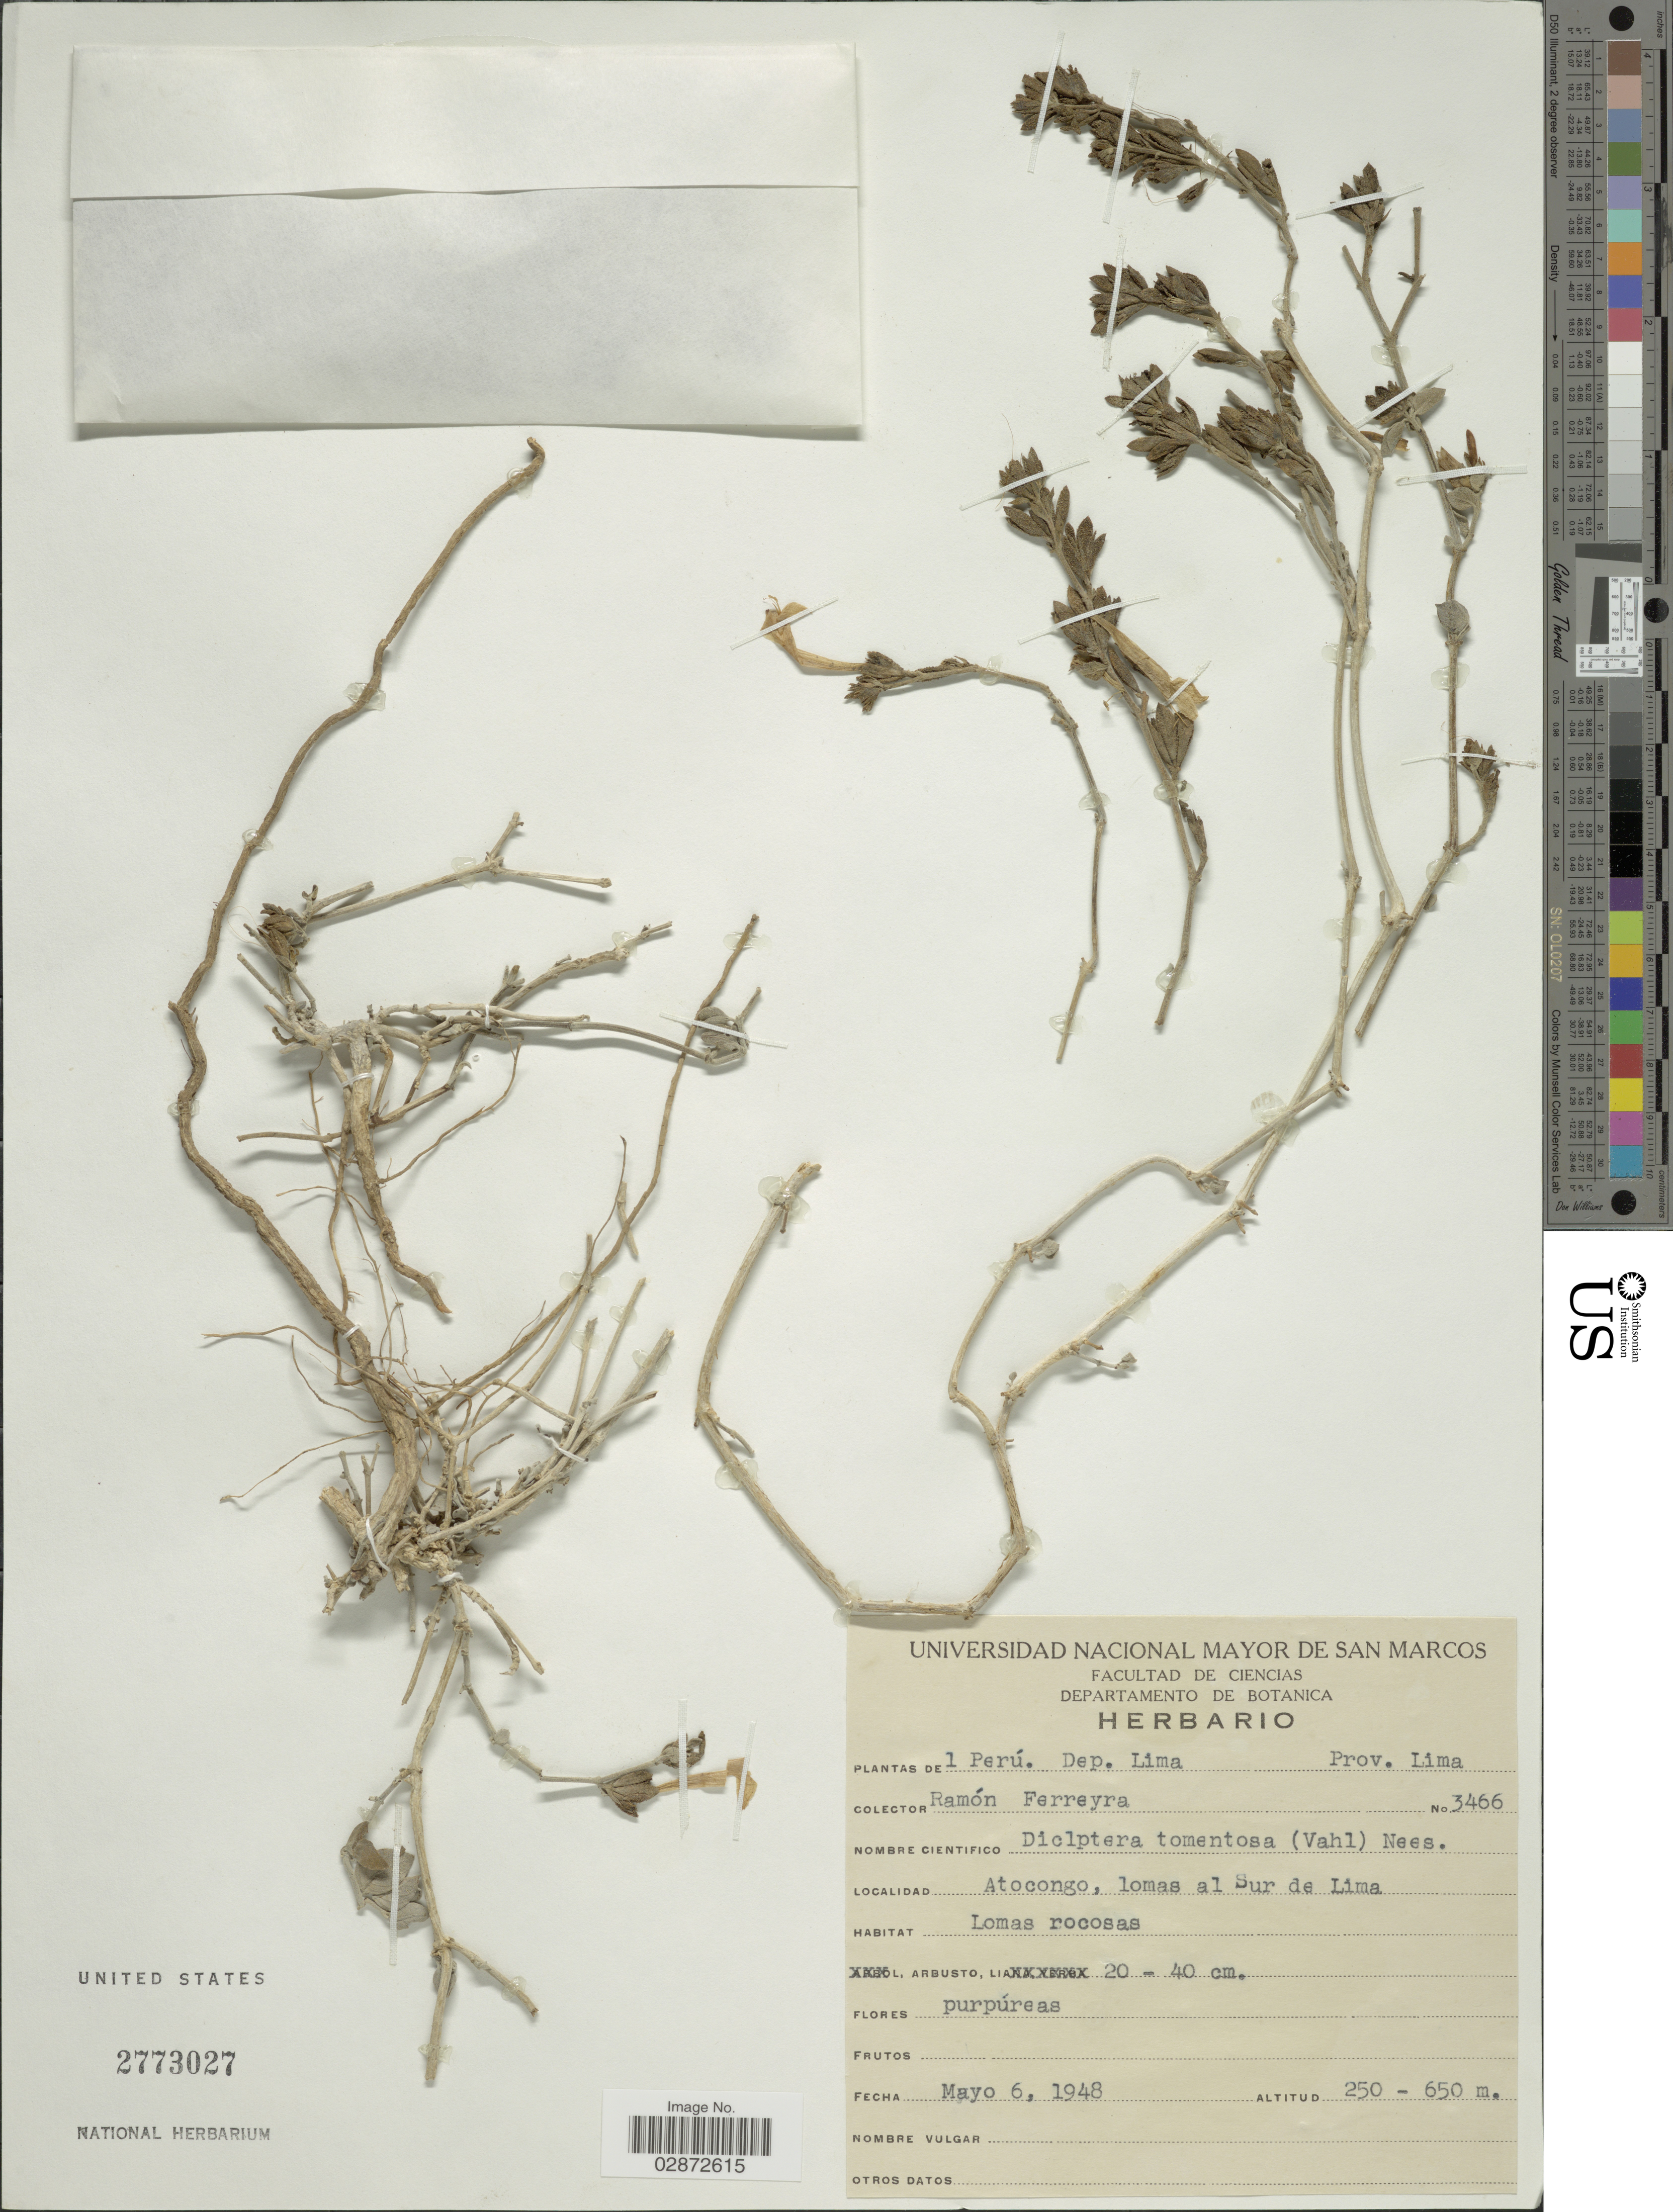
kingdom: Plantae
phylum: Tracheophyta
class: Magnoliopsida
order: Lamiales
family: Acanthaceae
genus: Dicliptera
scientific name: Dicliptera tomentosa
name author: (Vahl) Nees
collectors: R. A. Ferreyra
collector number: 3466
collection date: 1948-05-06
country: Peru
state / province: Lima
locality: Dep. Lima. Prov. Lima. Atocongo, lomas al Sur de Lima.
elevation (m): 250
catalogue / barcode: US 2773027